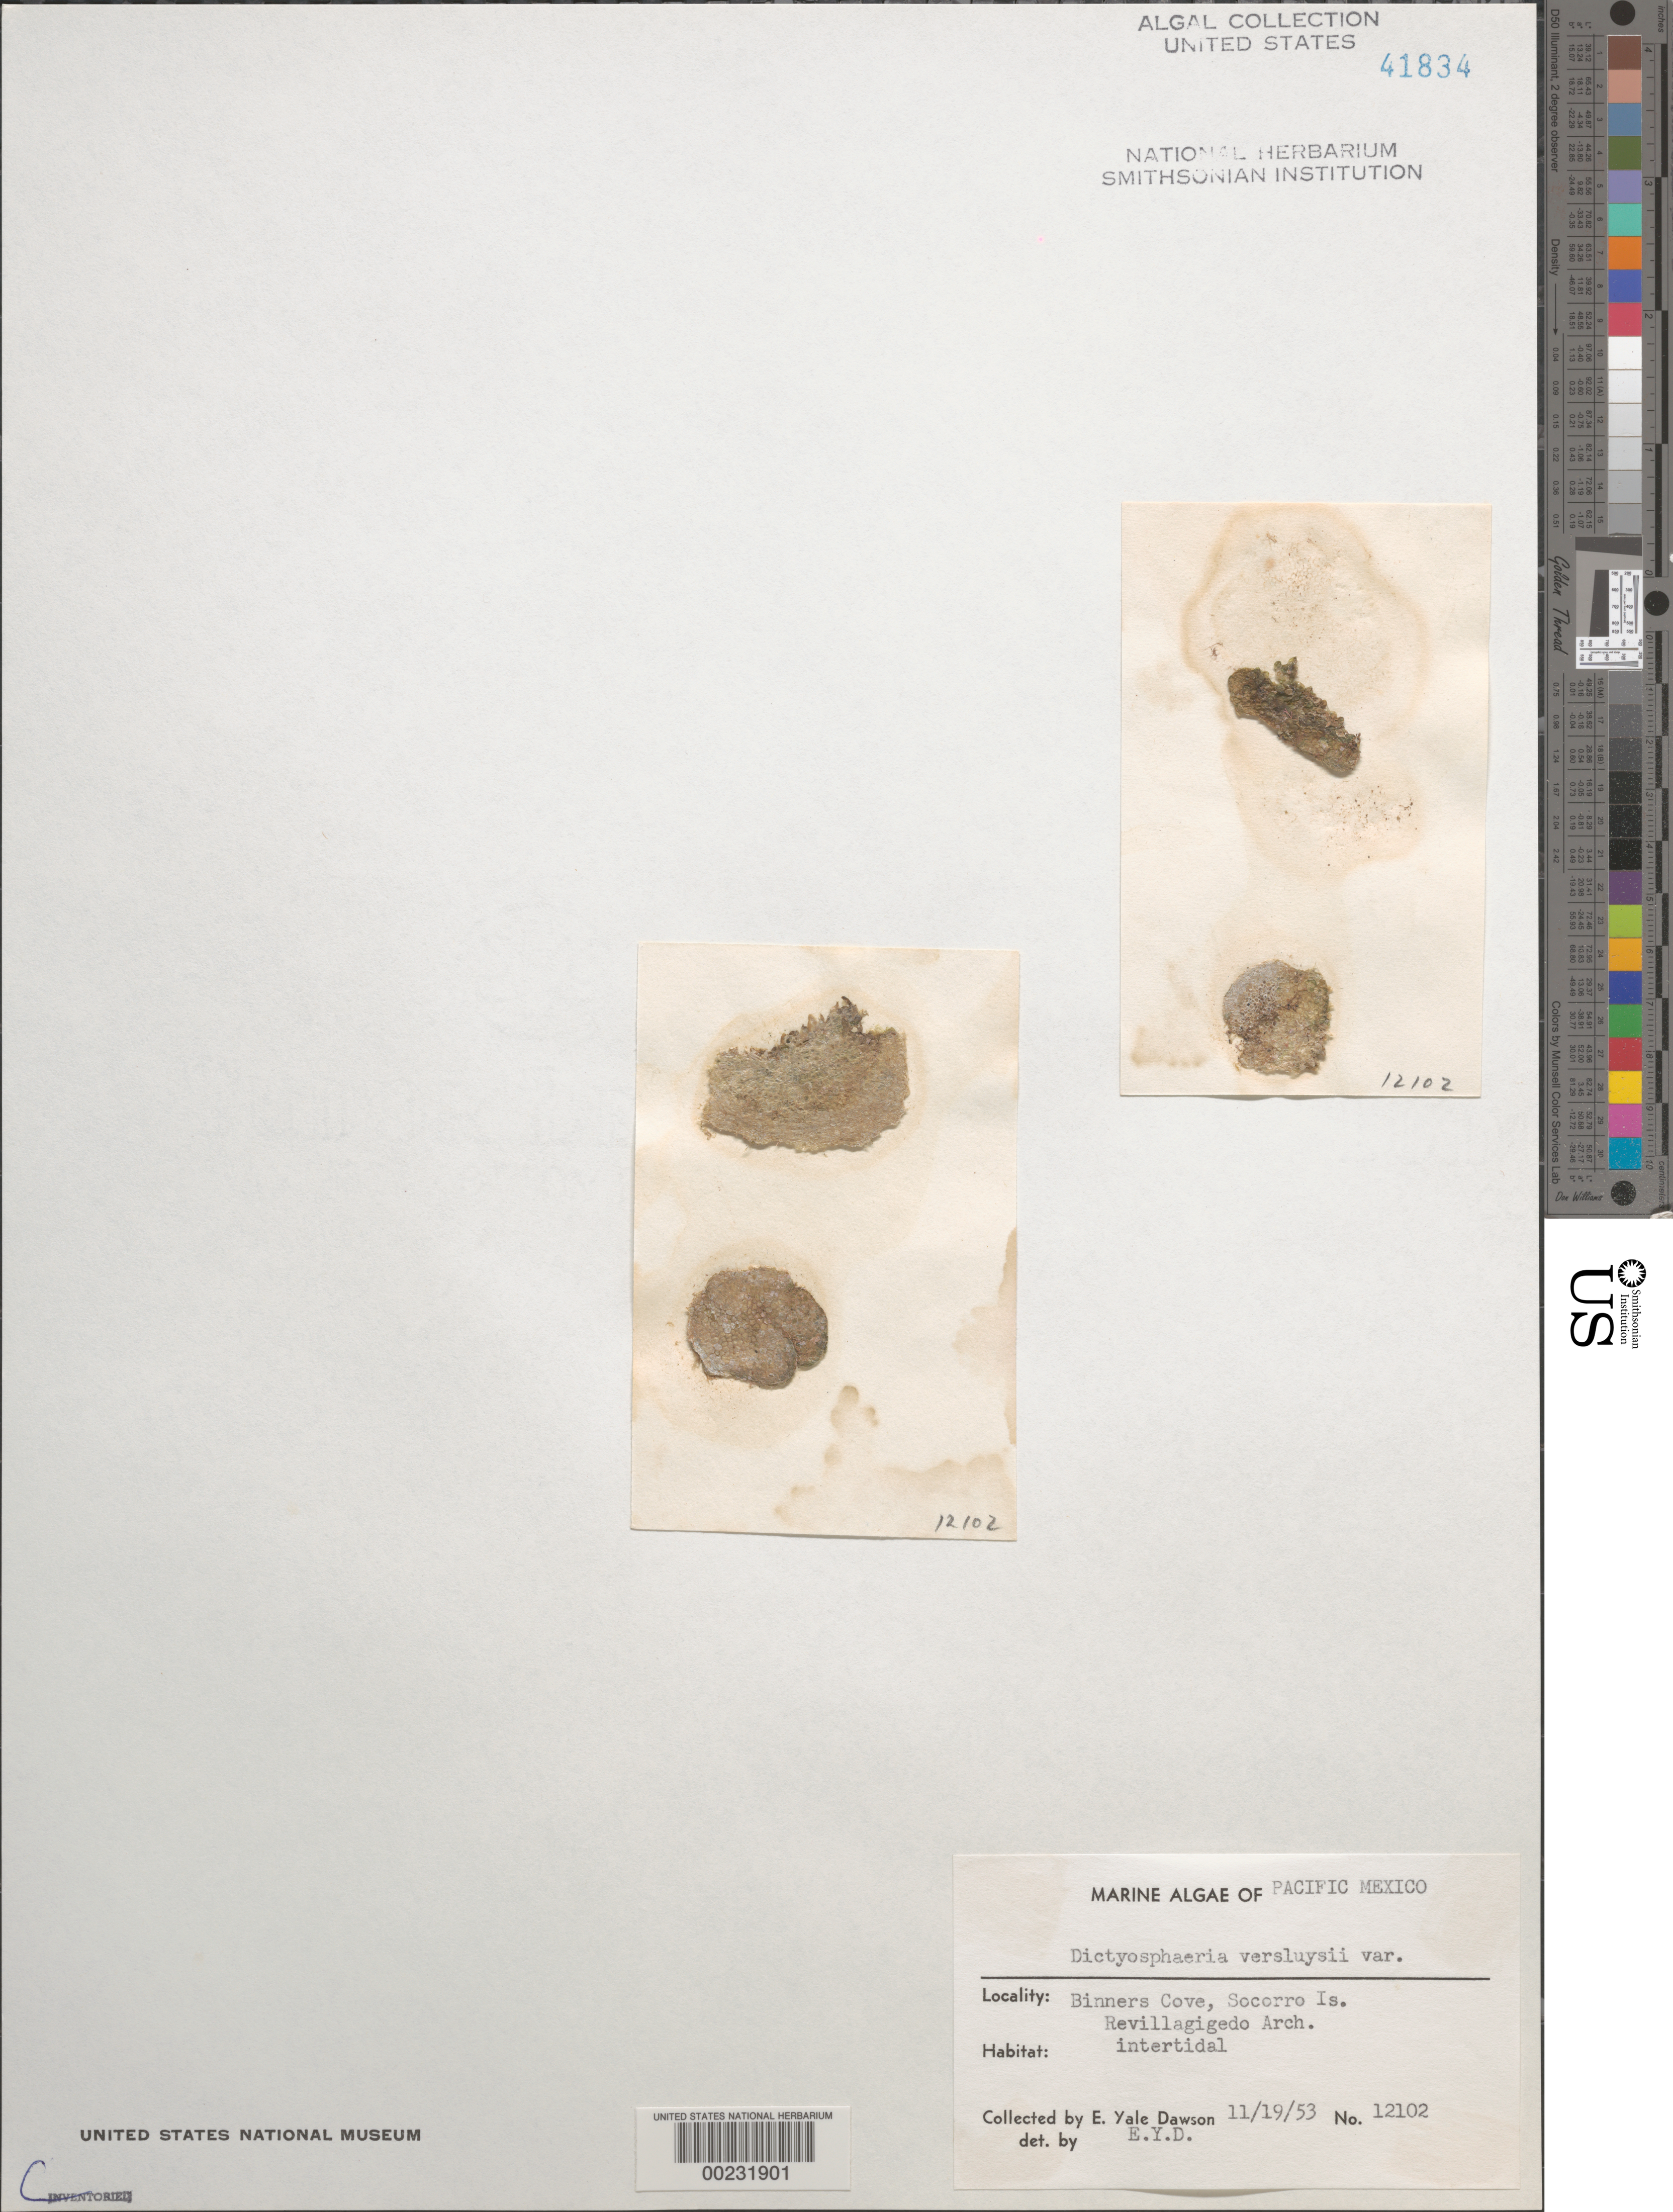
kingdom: Plantae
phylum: Chlorophyta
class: Ulvophyceae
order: Siphonocladales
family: Siphonocladaceae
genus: Dictyosphaeria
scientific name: Dictyosphaeria versluysii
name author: Weber Bosse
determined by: Dawson, E. Y.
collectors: E. Y. Dawson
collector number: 12102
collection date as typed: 19 Nov 1953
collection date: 1953-11-19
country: Mexico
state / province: Colima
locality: Revillagigedo Archipelago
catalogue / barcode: US 41834